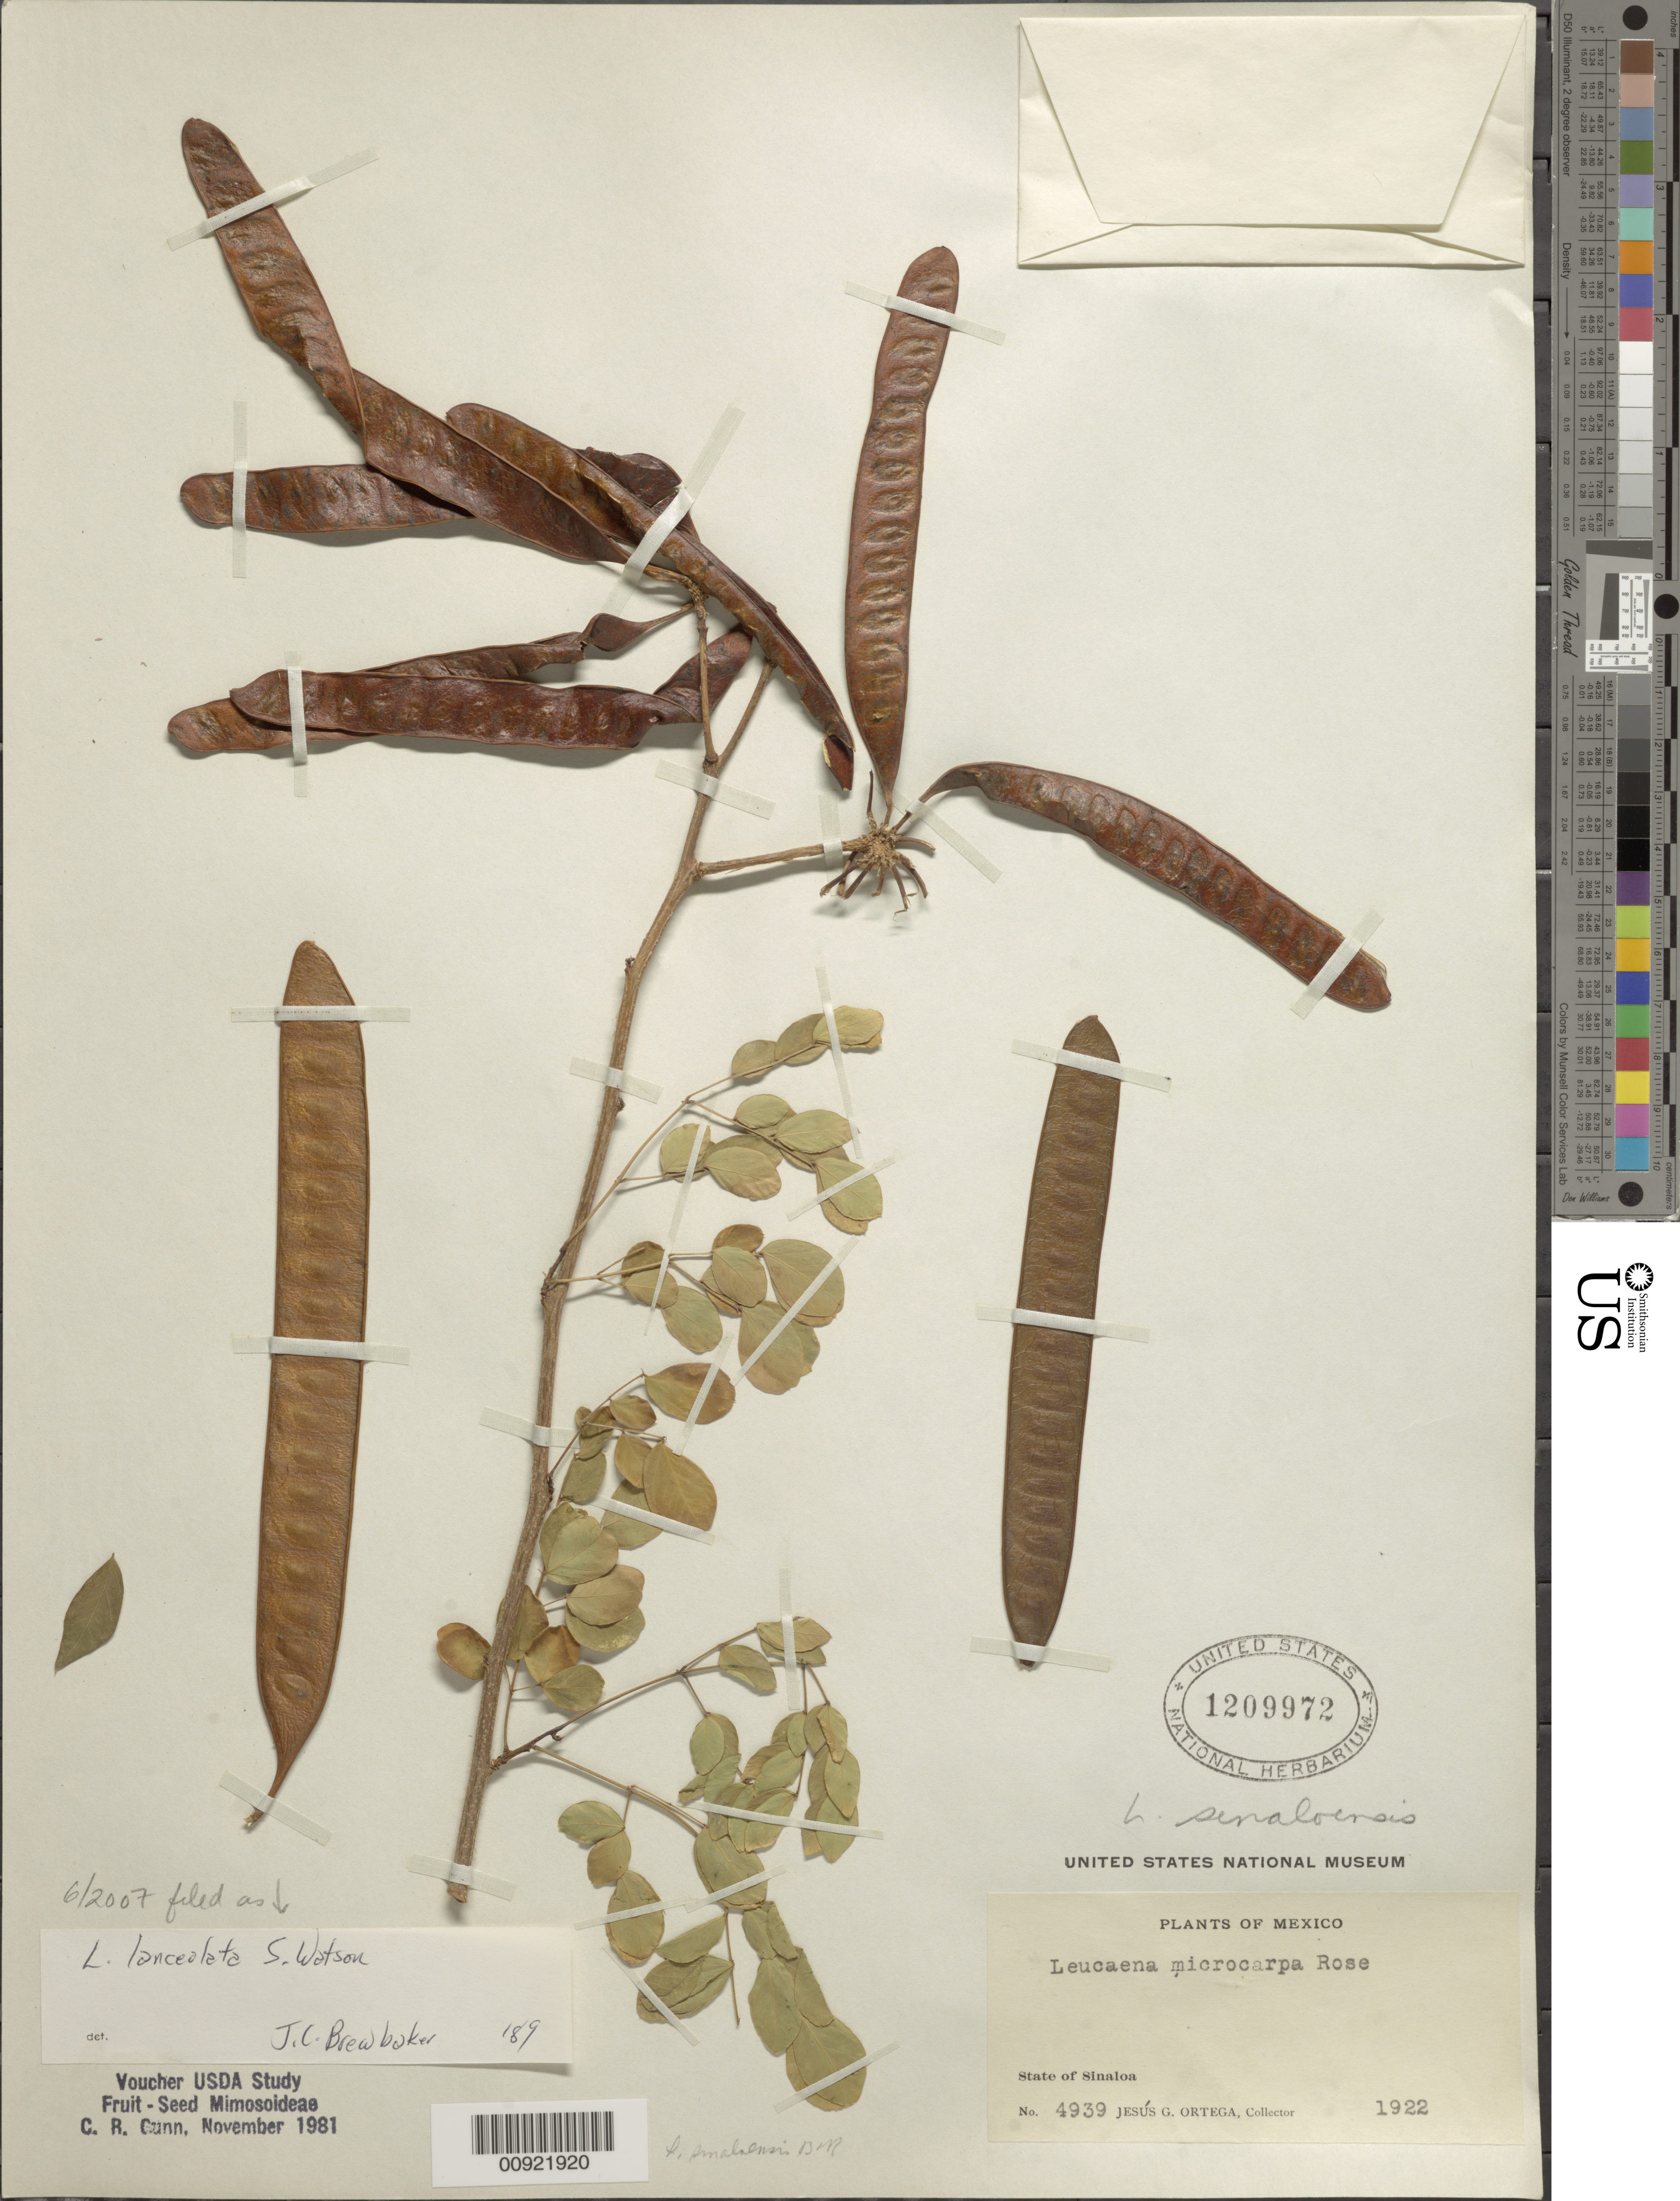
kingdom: Plantae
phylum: Tracheophyta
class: Magnoliopsida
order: Fabales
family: Fabaceae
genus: Leucaena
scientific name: Leucaena lanceolata var. lanceolata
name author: S. Watson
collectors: J. Ortega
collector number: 4939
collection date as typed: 1922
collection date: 1922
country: Mexico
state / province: Sinaloa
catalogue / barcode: US 1209972